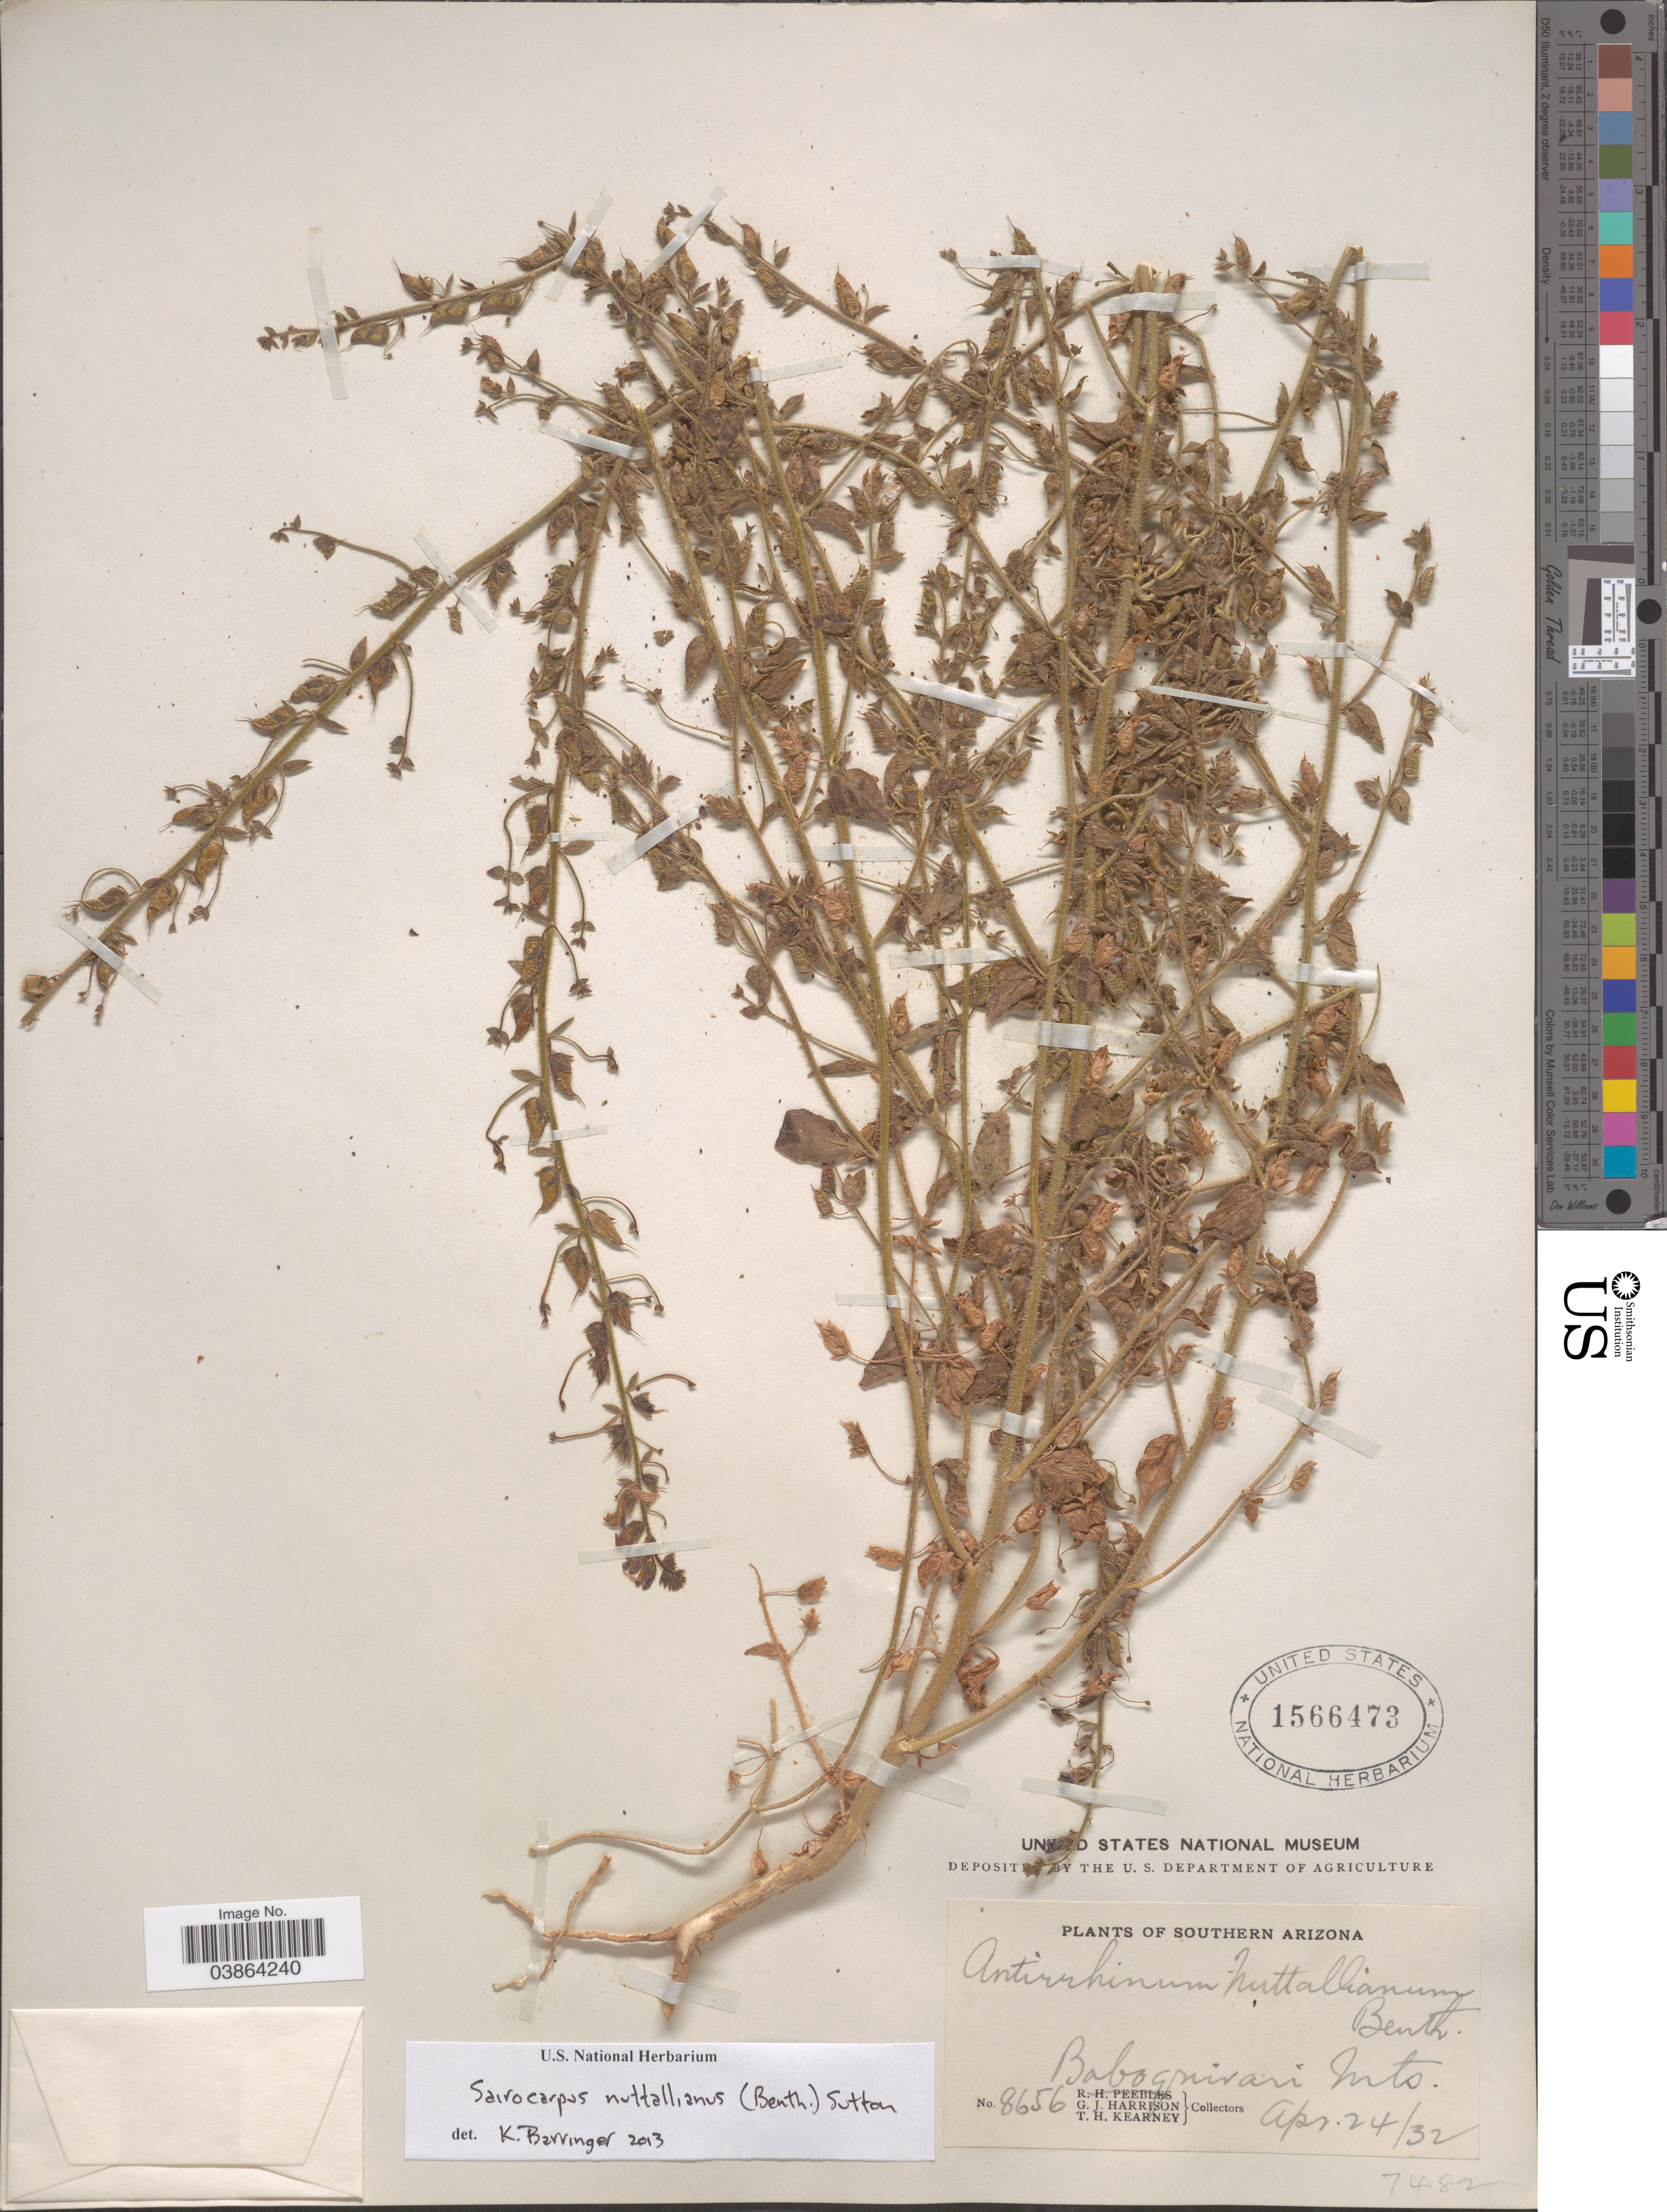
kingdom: Plantae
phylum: Tracheophyta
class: Magnoliopsida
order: Lamiales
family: Plantaginaceae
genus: Sairocarpus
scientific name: Sairocarpus nuttallianus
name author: (Benth.) D.A. Sutton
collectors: G. J. Harrison & T. H. Kearney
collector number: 8656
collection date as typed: Transcribed d/m/y: 24/4/32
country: United States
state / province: Arizona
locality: Southern Arizona. Baboquivari Mts.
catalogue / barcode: US 1566473